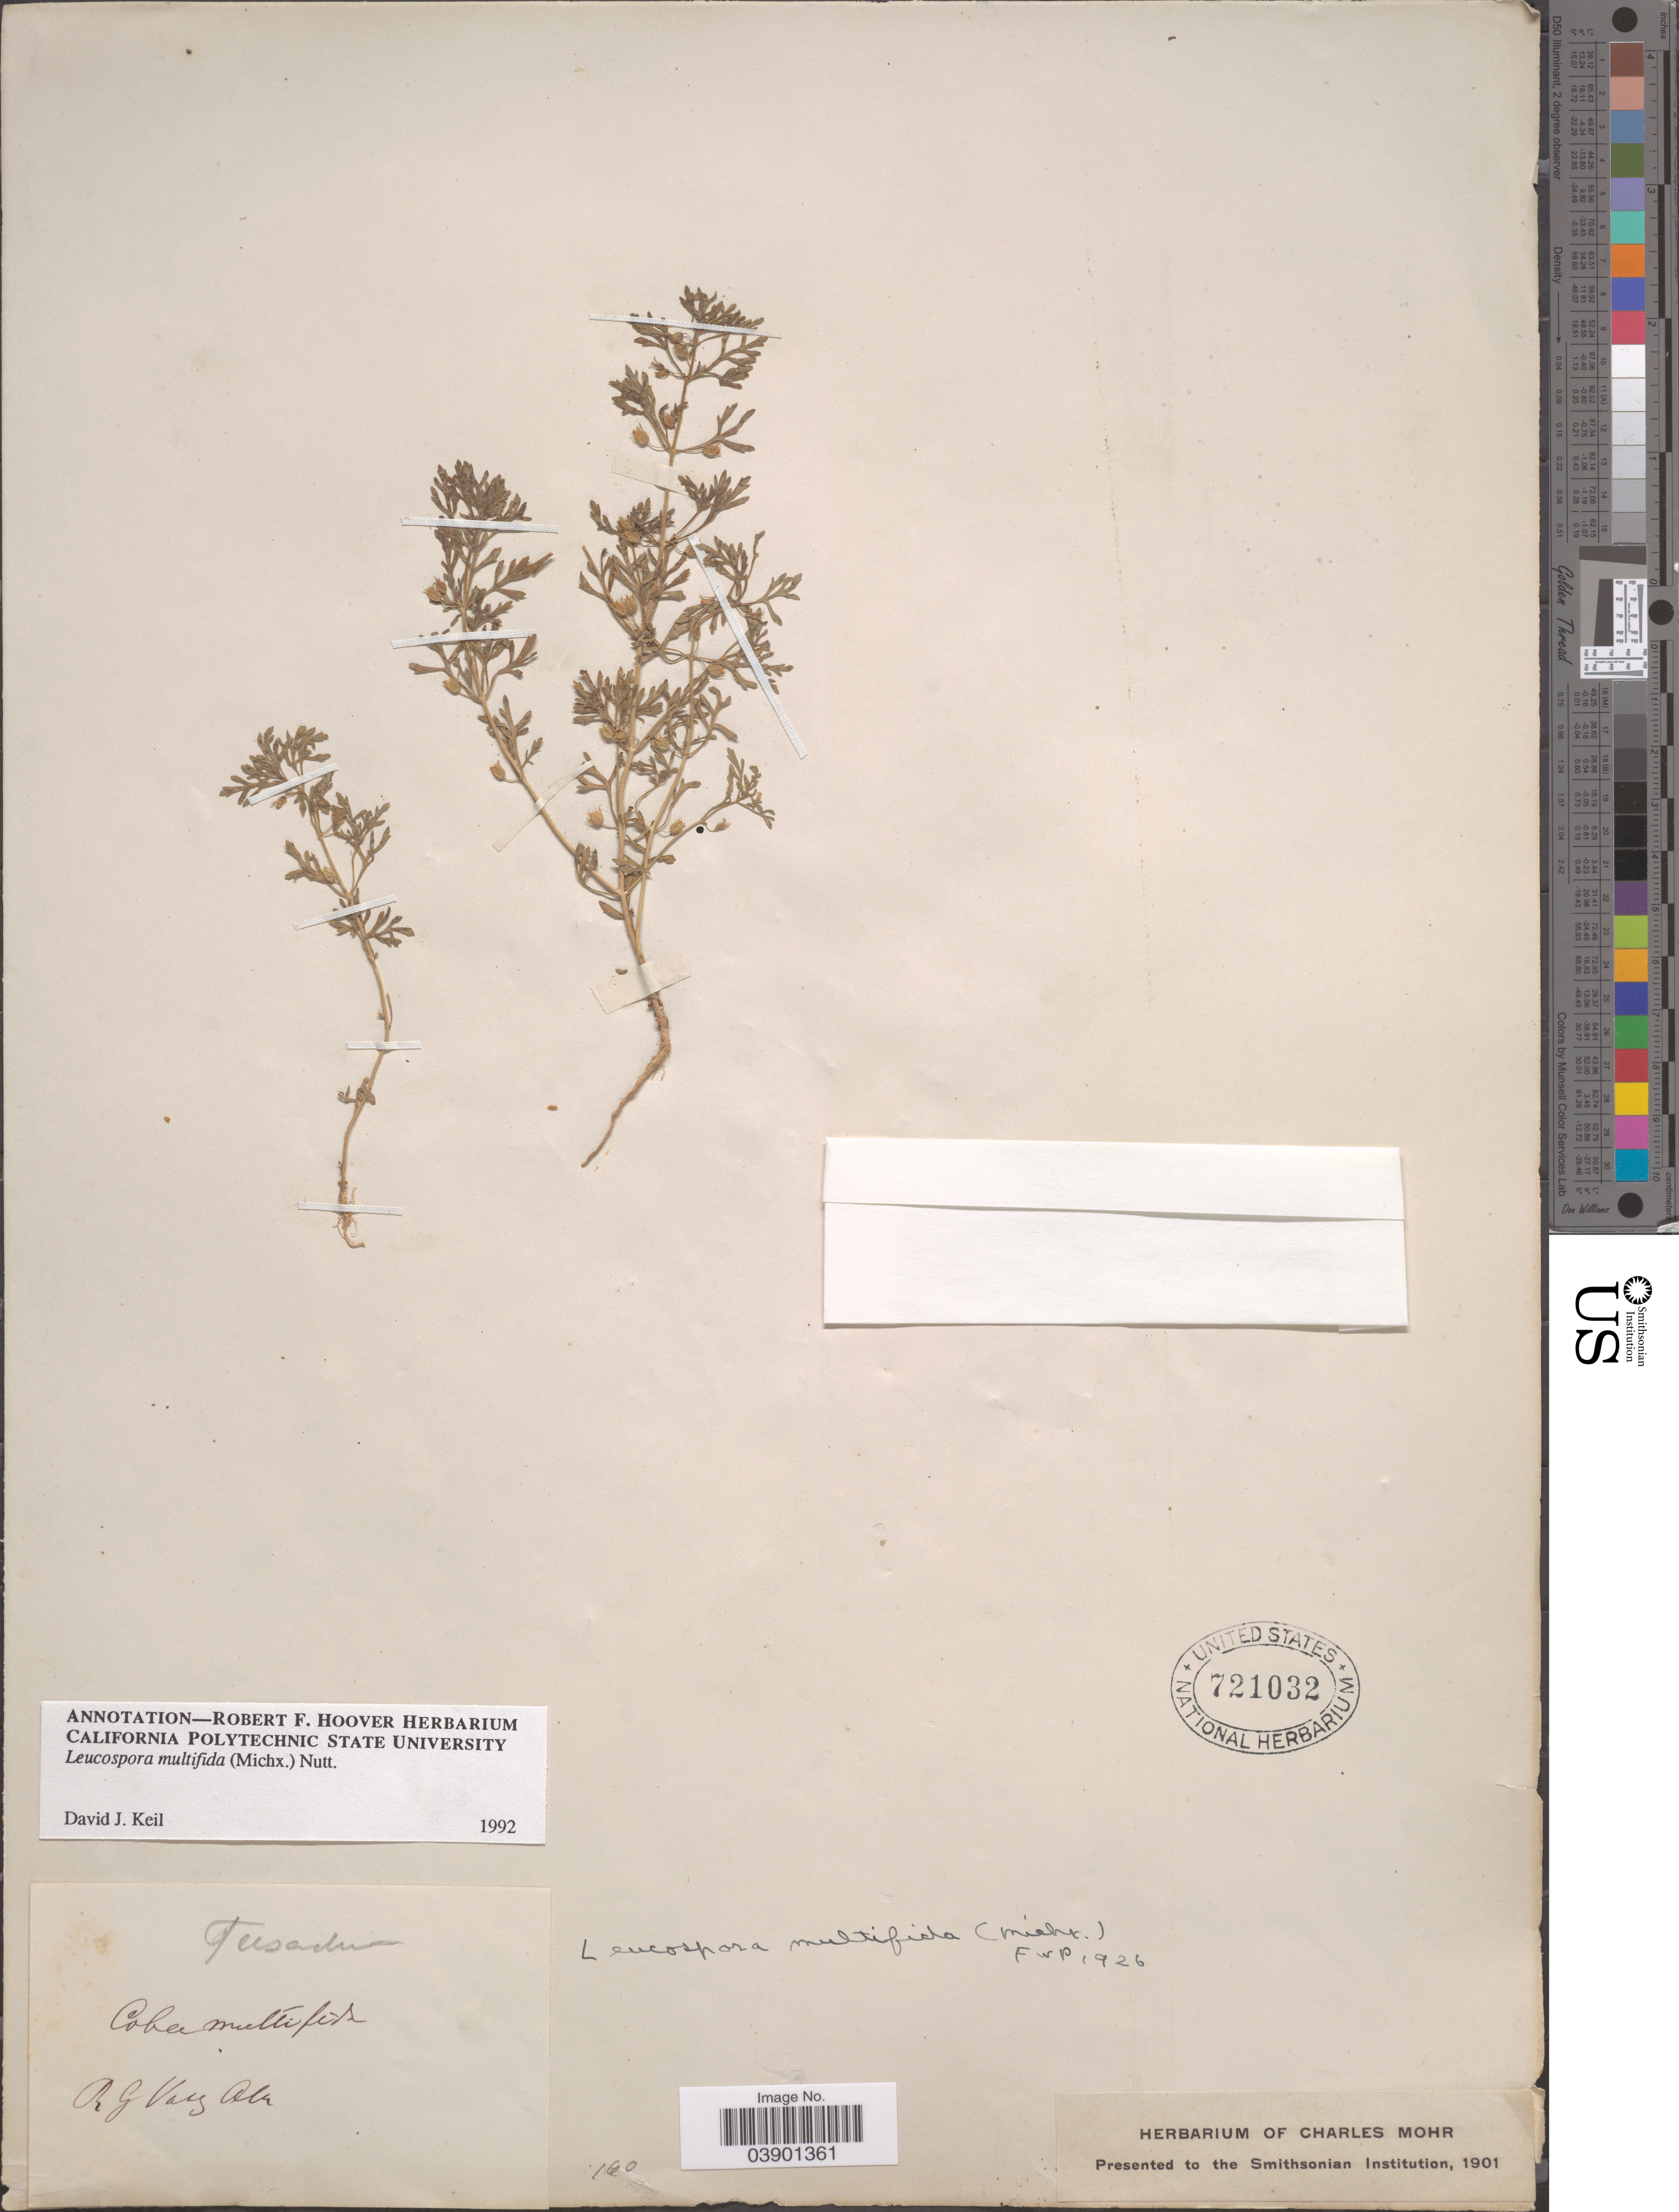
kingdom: Plantae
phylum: Tracheophyta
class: Magnoliopsida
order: Lamiales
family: Plantaginaceae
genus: Leucospora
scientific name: Leucospora multifida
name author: (Michx.) Nutt.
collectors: G. R. Vasey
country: United States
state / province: Alabama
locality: Tuscaloosa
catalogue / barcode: US 721032